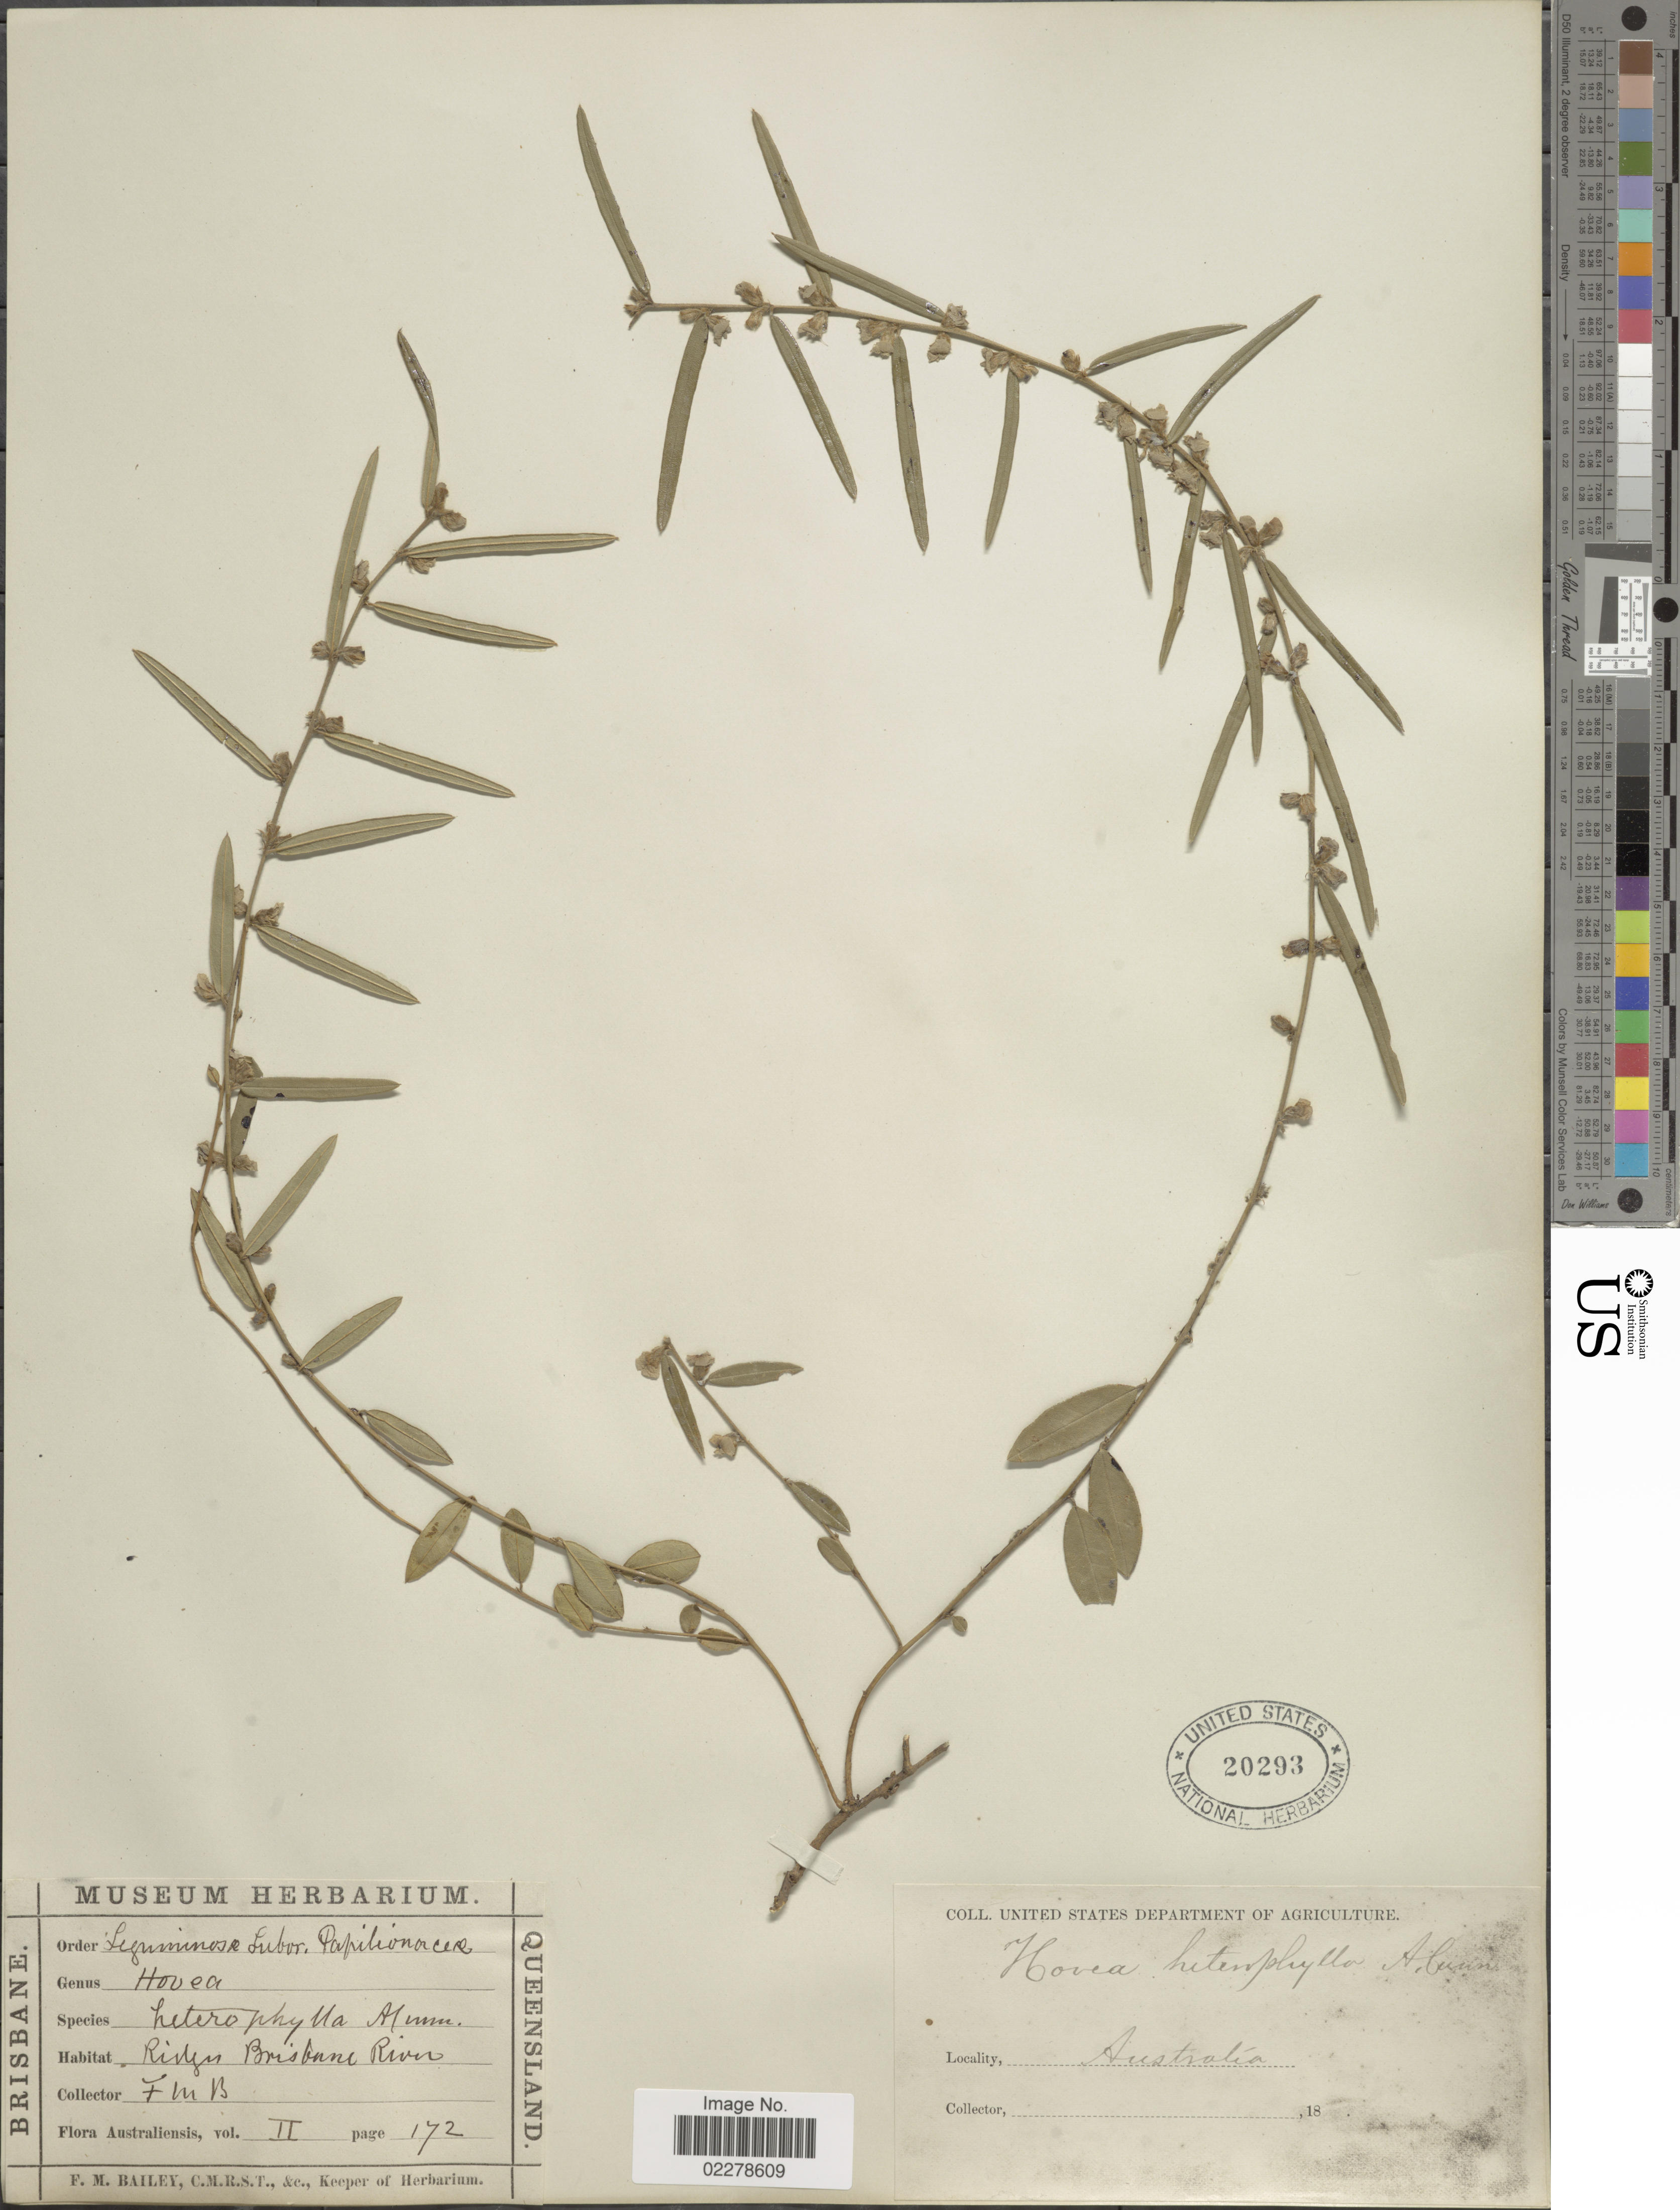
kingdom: Plantae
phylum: Tracheophyta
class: Magnoliopsida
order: Fabales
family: Fabaceae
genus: Hovea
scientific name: Hovea heterophylla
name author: Cunn. ex Hook. f.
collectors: F. M. Bailey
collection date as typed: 18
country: Australia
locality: Ridges Brisbane River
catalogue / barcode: US 20293